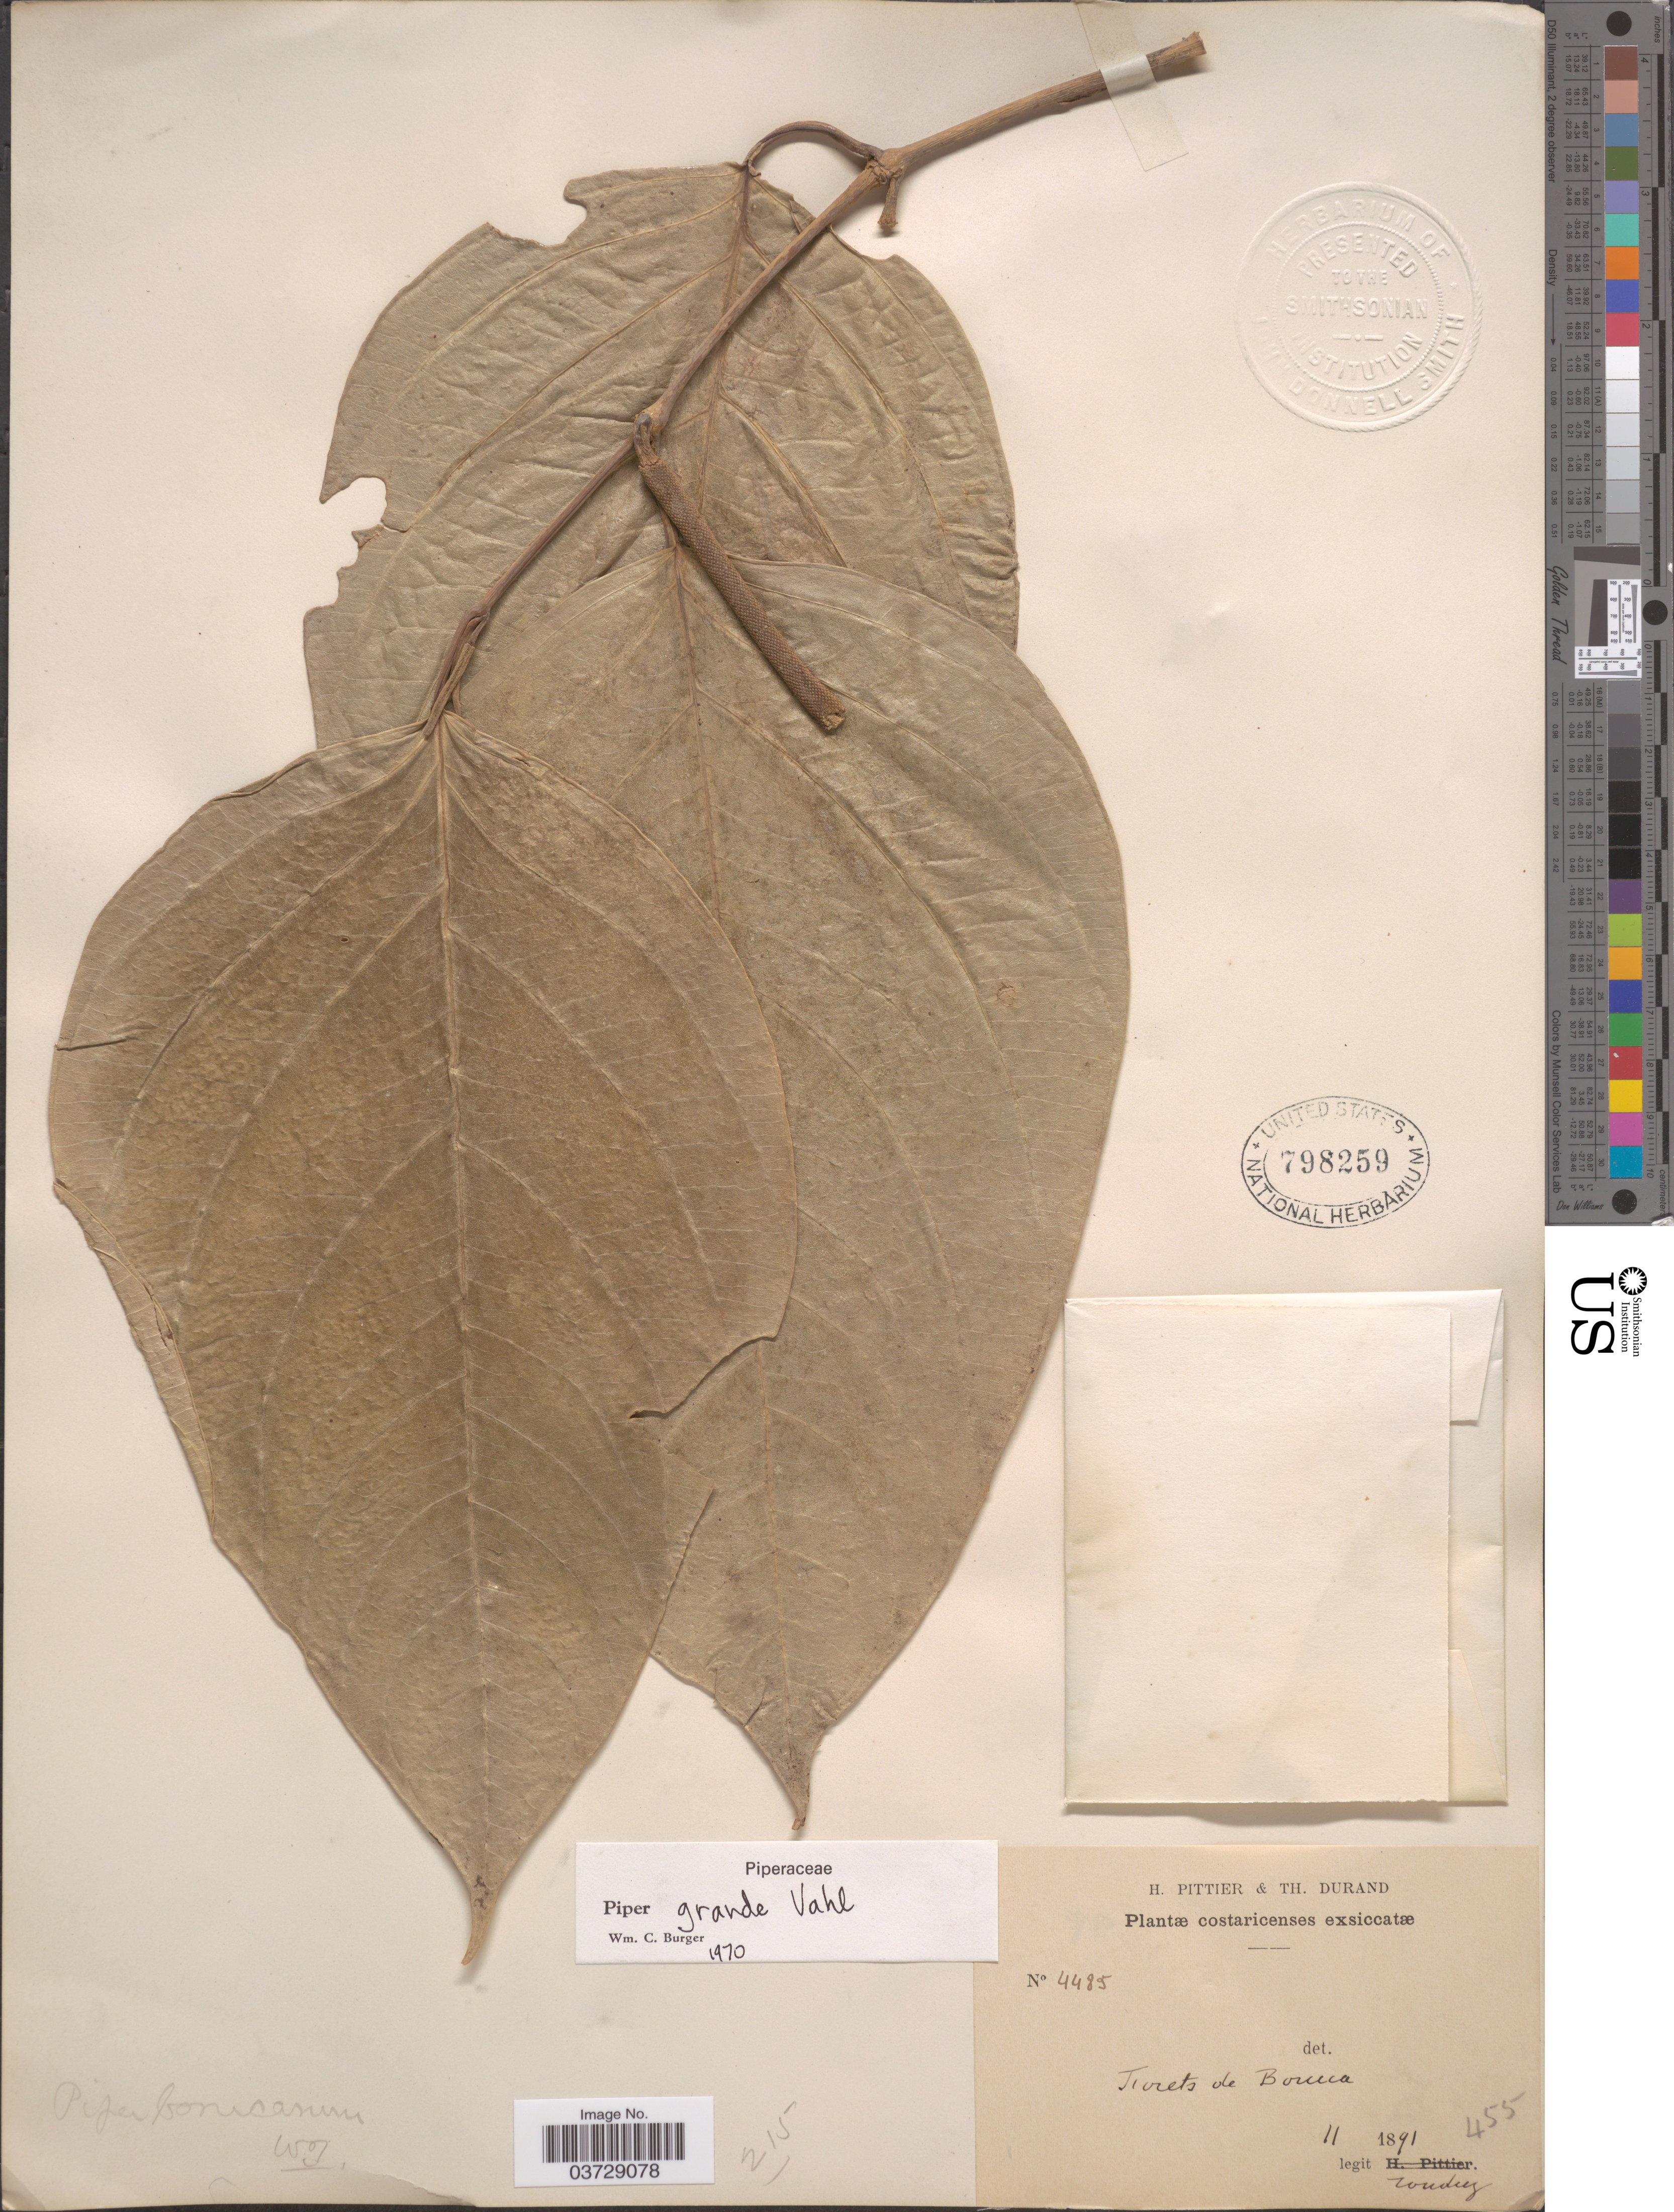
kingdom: Plantae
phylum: Tracheophyta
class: Magnoliopsida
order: Piperales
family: Piperaceae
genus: Piper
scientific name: Piper grande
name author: Vahl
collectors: Tonduz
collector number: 455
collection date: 1891-11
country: Costa Rica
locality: Forets de Boruca.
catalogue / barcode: US 798259